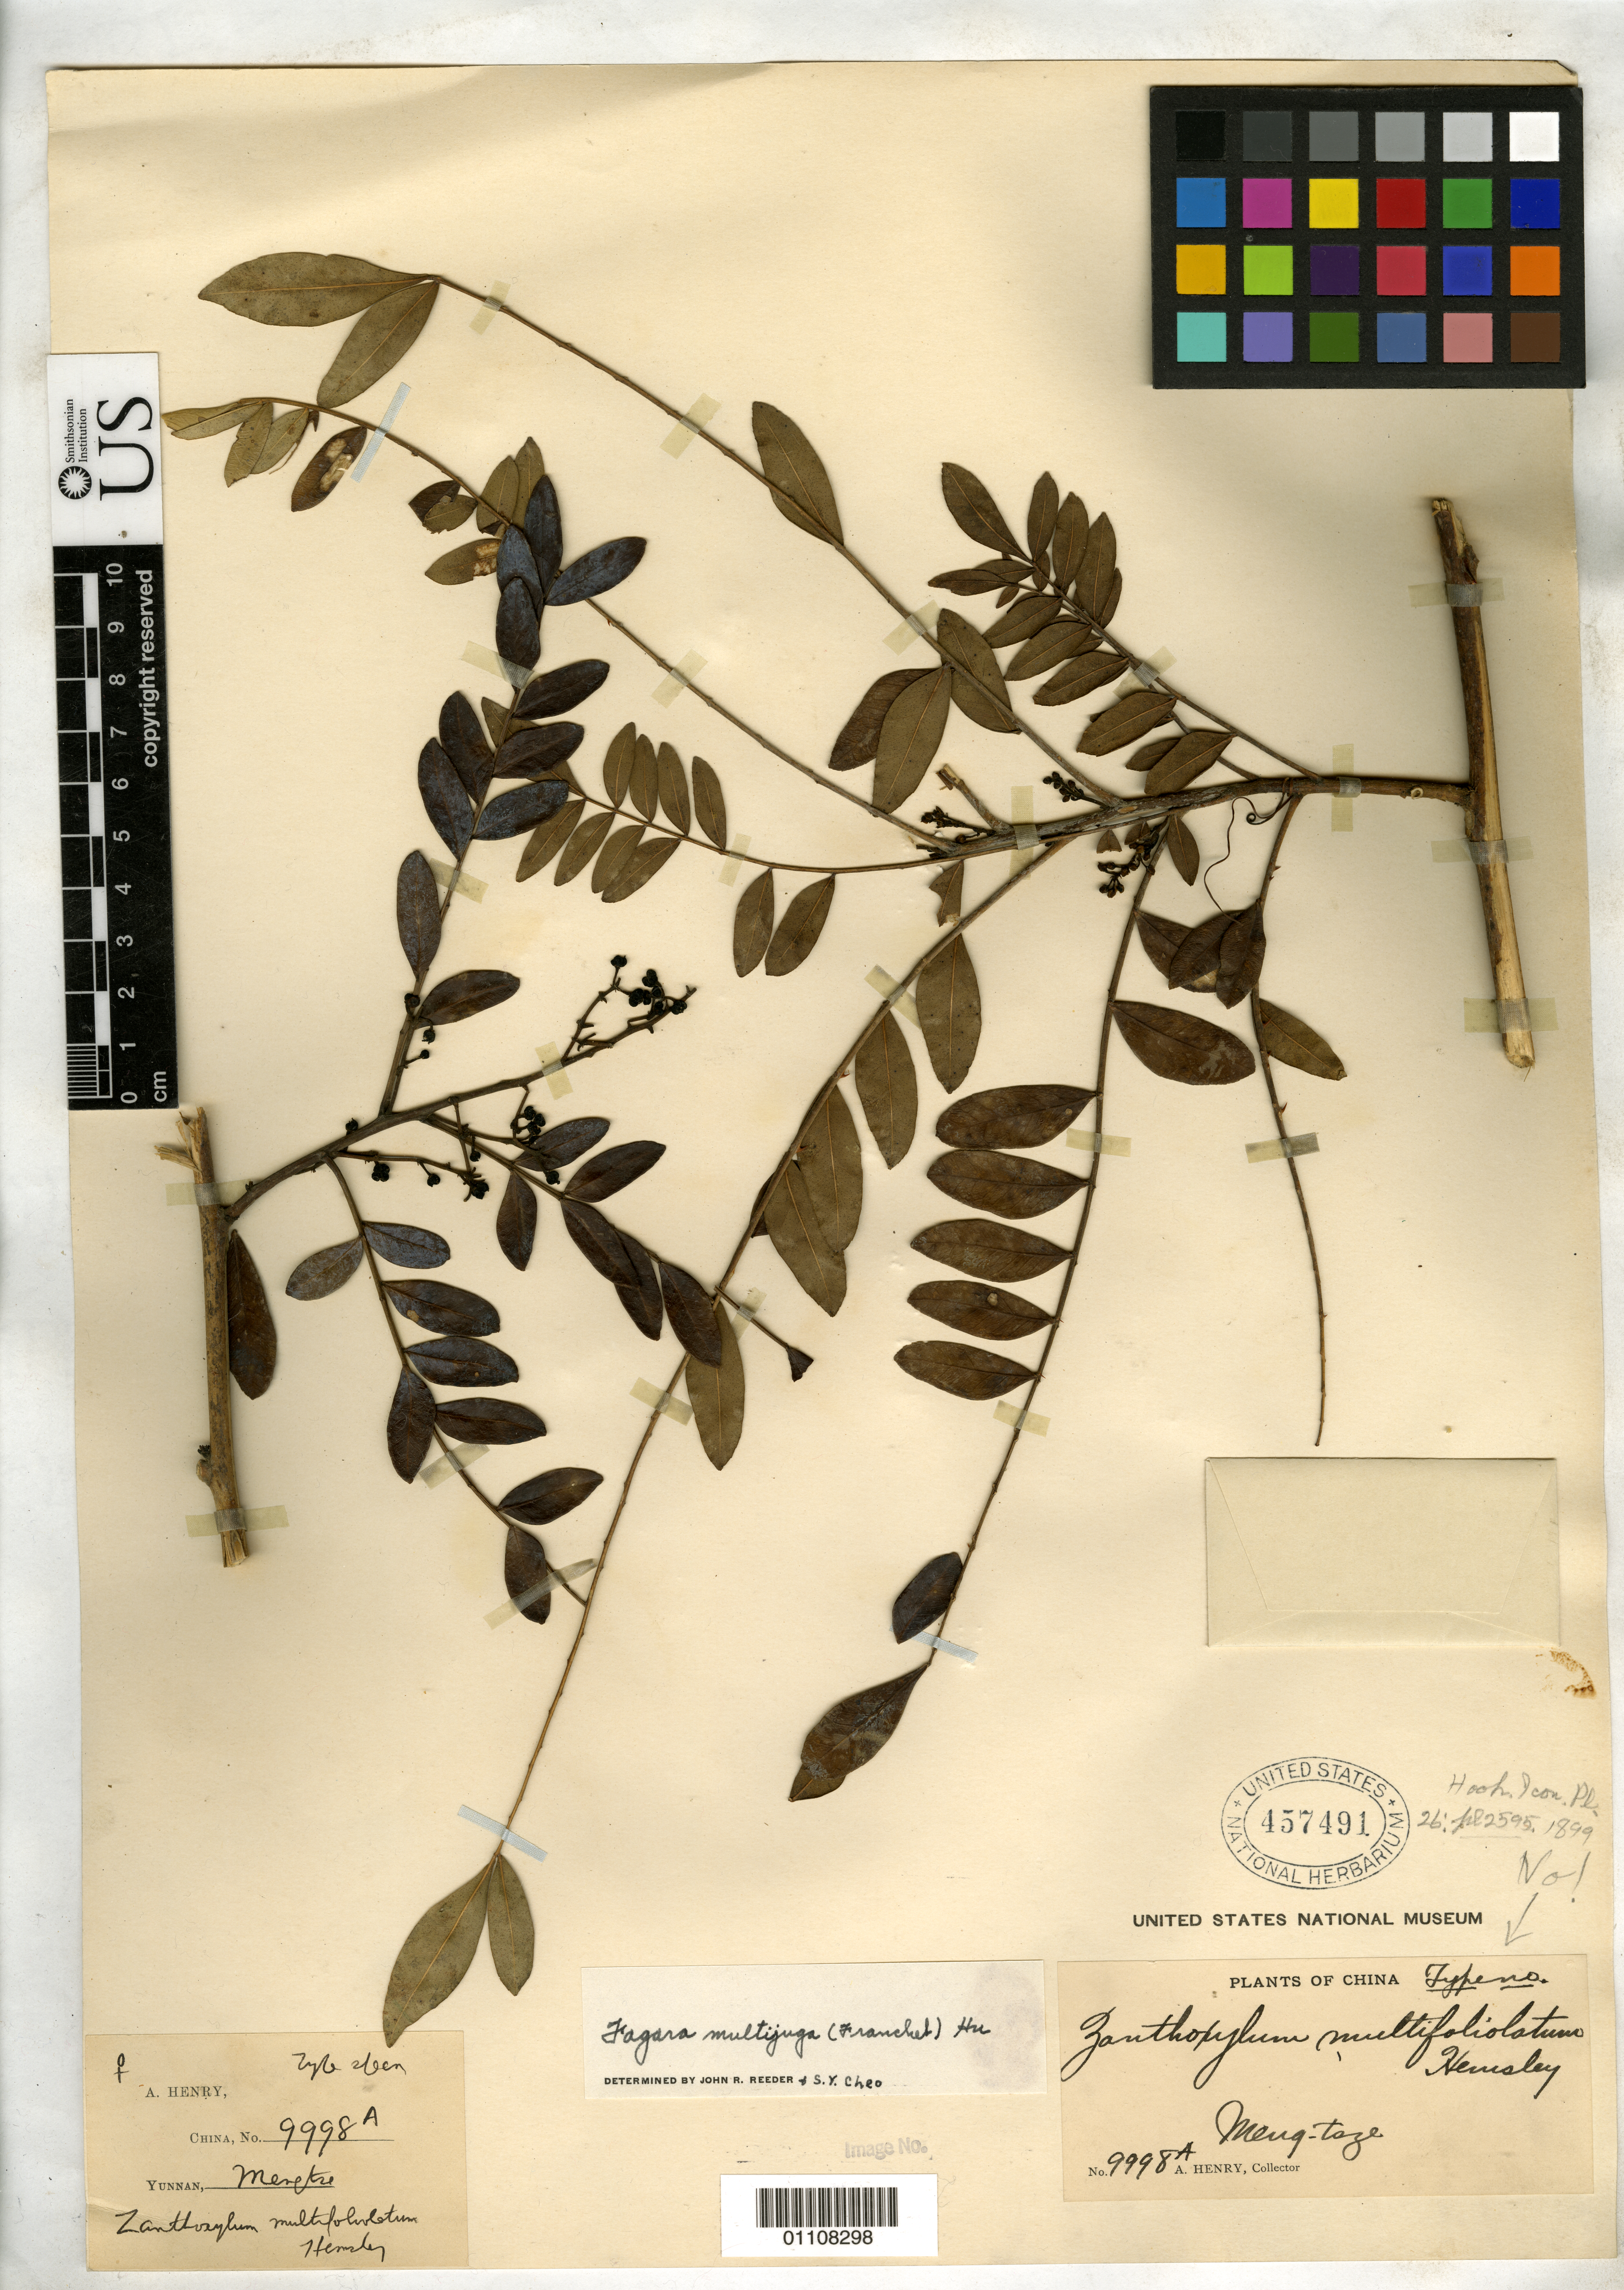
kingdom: Plantae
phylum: Tracheophyta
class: Magnoliopsida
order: Sapindales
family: Rutaceae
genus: Zanthoxylum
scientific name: Zanthoxylum multifoliolatum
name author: Hemsl.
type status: Possible Syntype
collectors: A. Henry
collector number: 9998 A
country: China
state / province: Yunnan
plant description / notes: Protologue cites Henry 9998 (not A, B, or C)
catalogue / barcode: US 457491